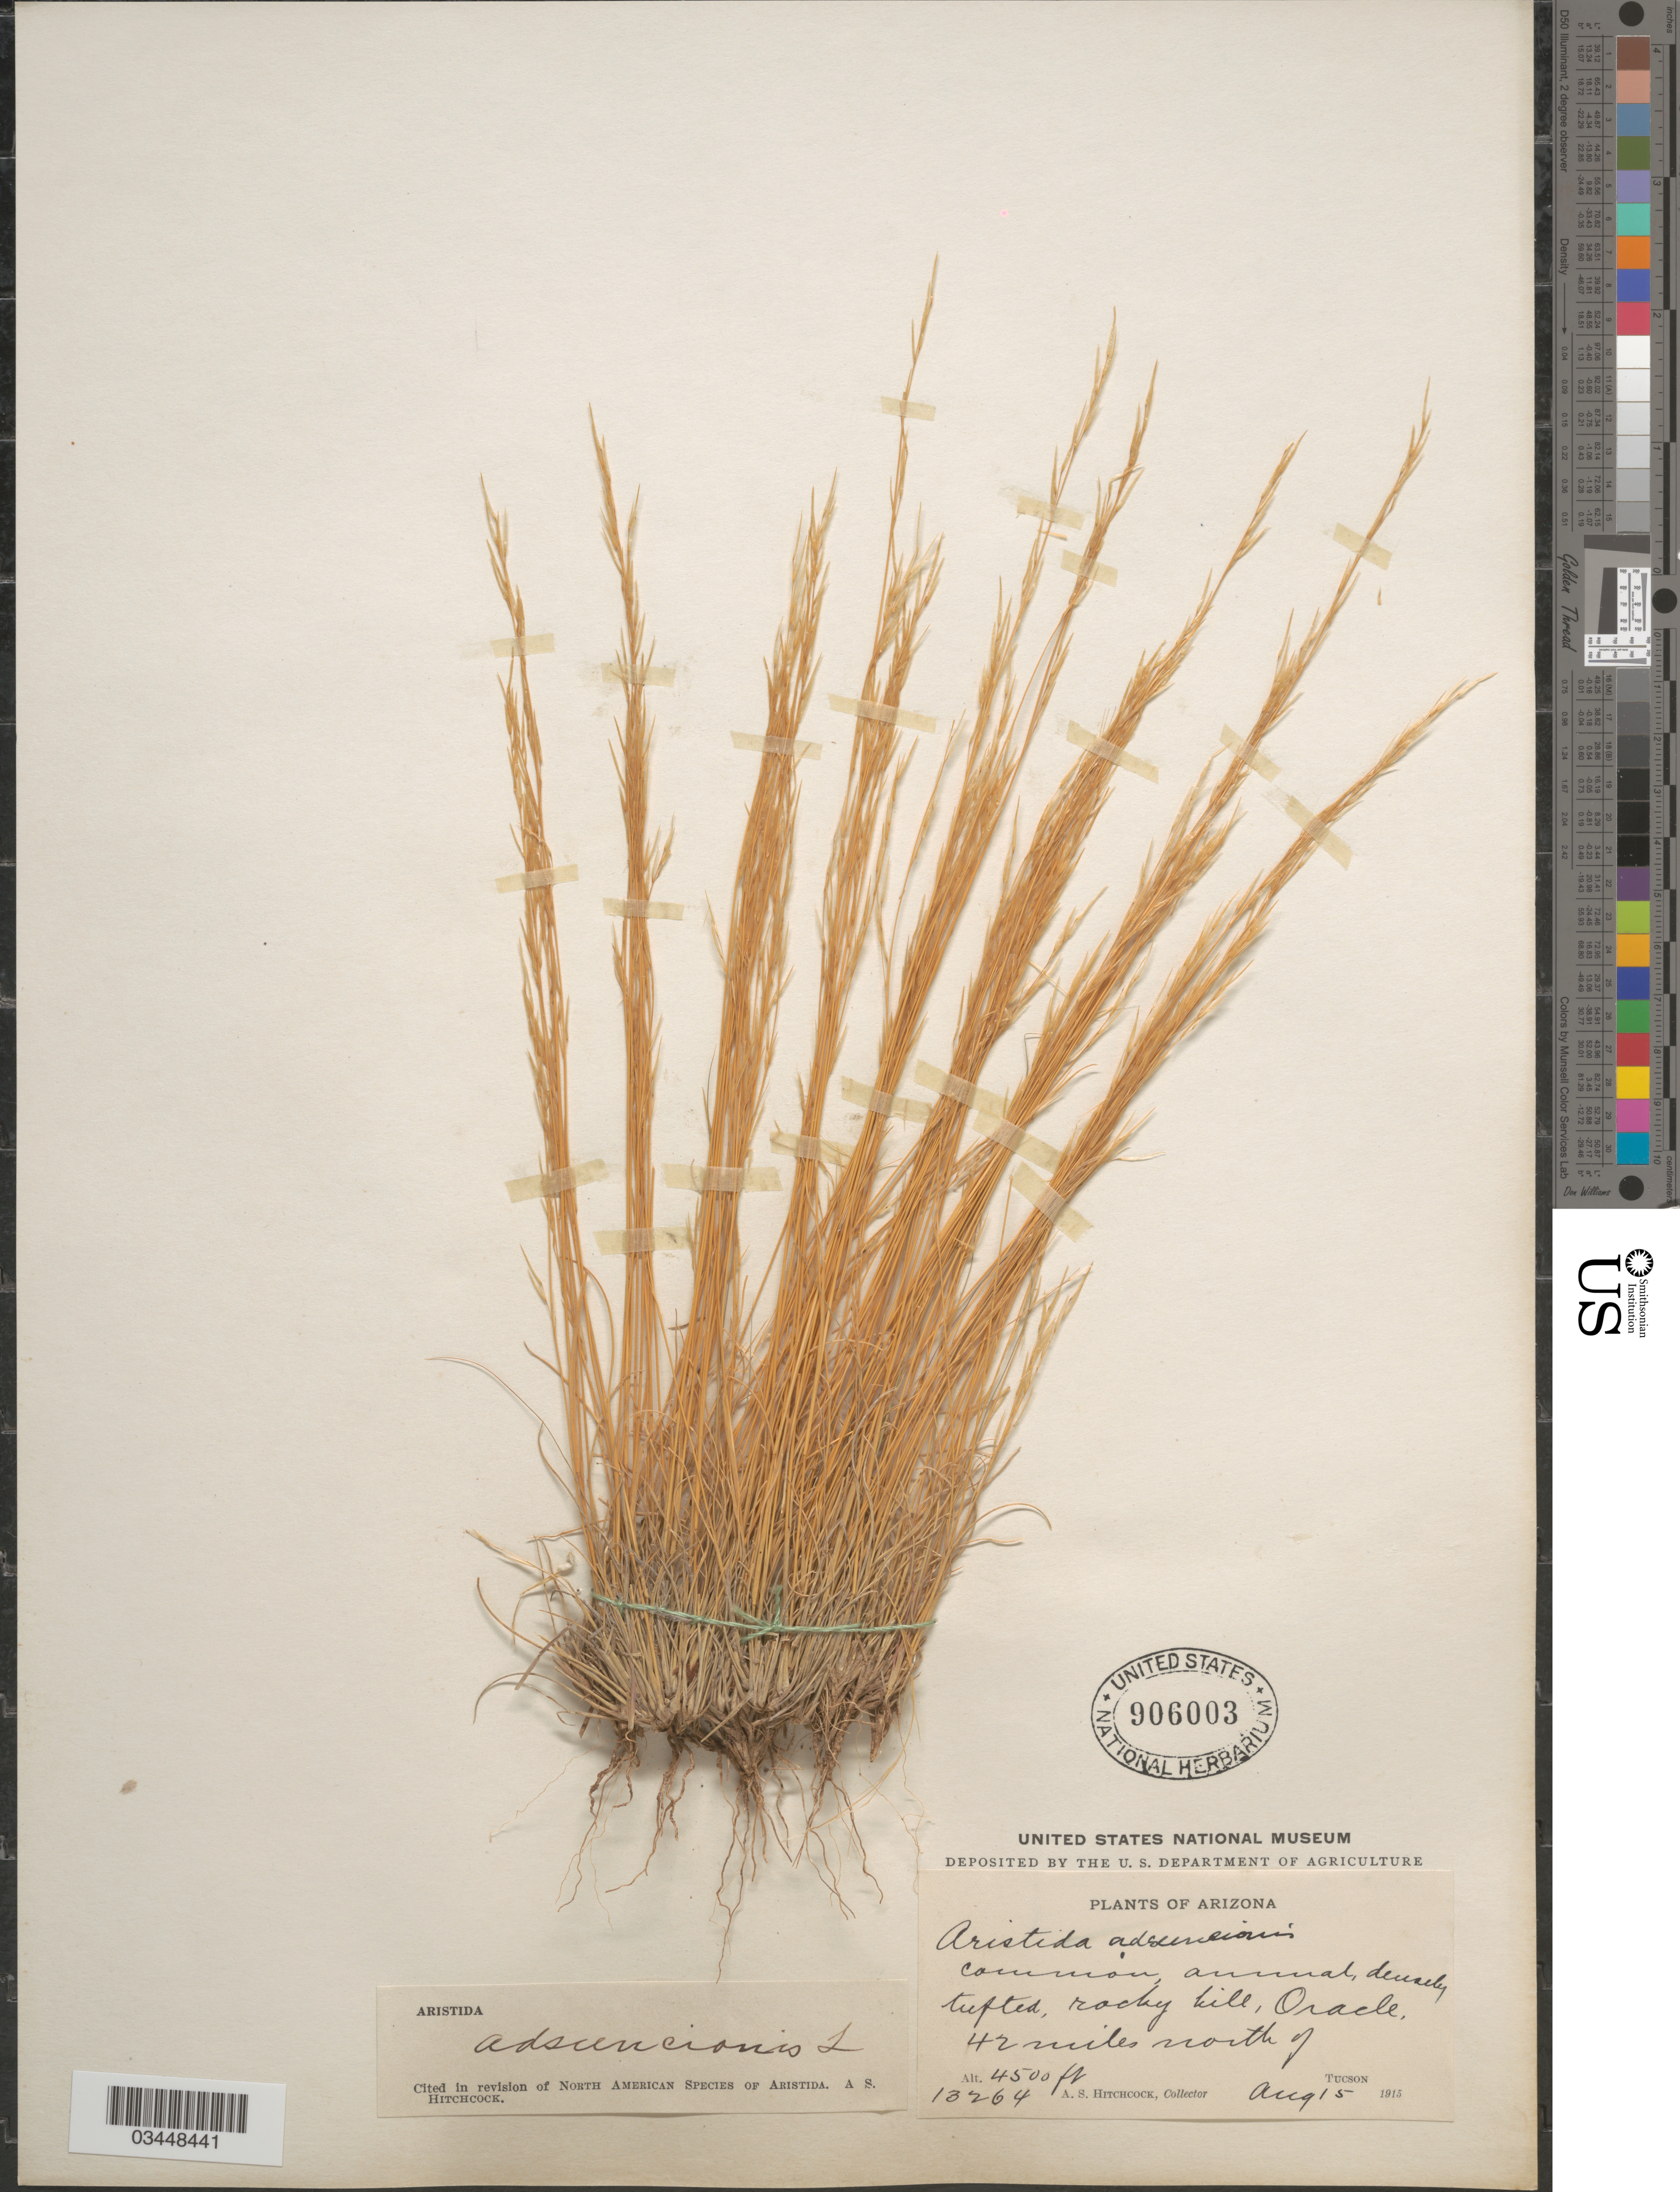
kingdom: Plantae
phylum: Tracheophyta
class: Liliopsida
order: Poales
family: Poaceae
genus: Aristida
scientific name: Aristida adscensionis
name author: L.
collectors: A. S. Hitchcock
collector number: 13264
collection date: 1915-08-15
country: United States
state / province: Arizona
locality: Rocky hill, Oracle, 42 miles north of Tucson.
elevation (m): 1372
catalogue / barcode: US 906003